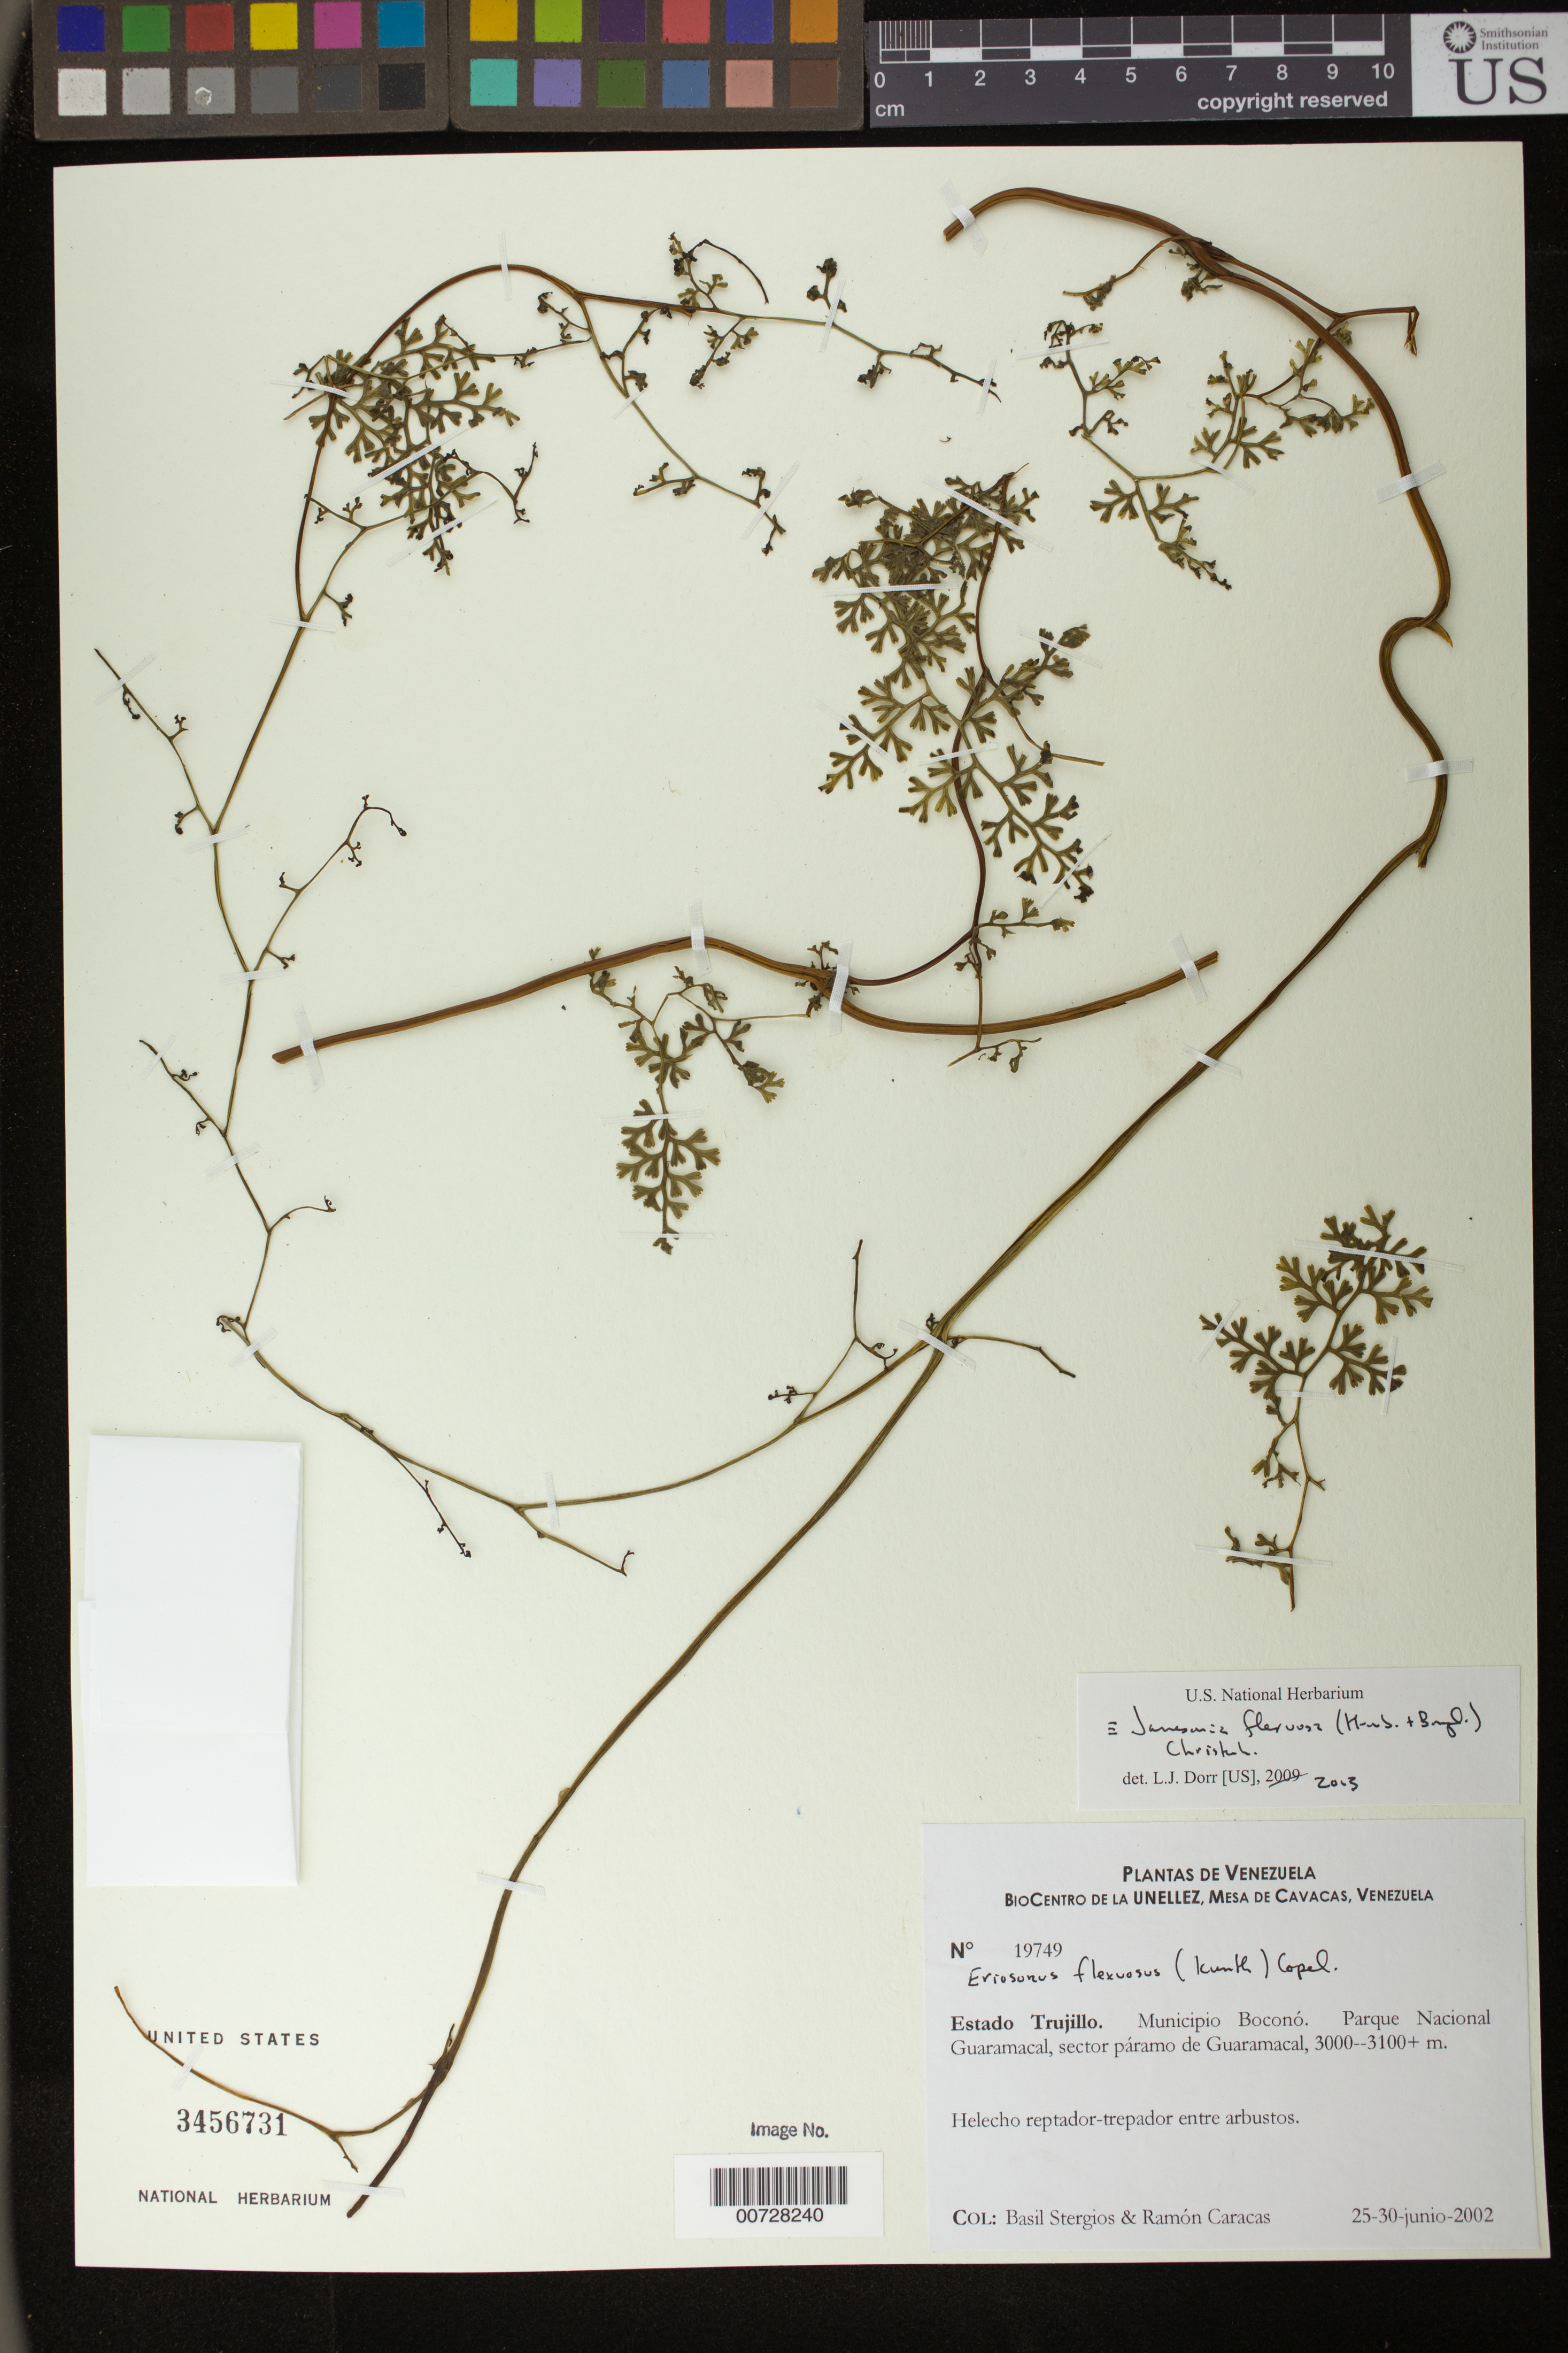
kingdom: Plantae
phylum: Tracheophyta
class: Polypodiopsida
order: Polypodiales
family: Pteridaceae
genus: Jamesonia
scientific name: Jamesonia flexuosa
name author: (Humb. & Bonpl.) Christenh.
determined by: Dorr, L. J., (BOT), Smithsonian Institution - National Museum of Natural History (UNITED STATES)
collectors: B. G. Stergios & R. Caracas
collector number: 19749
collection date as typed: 25 Jun 2002 to 30 Jun 2002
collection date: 2002-06-25/2002-06-30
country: Venezuela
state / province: Trujillo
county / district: Boconó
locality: Parque Nacional Guaramacal, páramo de Guaramacal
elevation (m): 3000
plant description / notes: PORT, US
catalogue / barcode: US 3456731